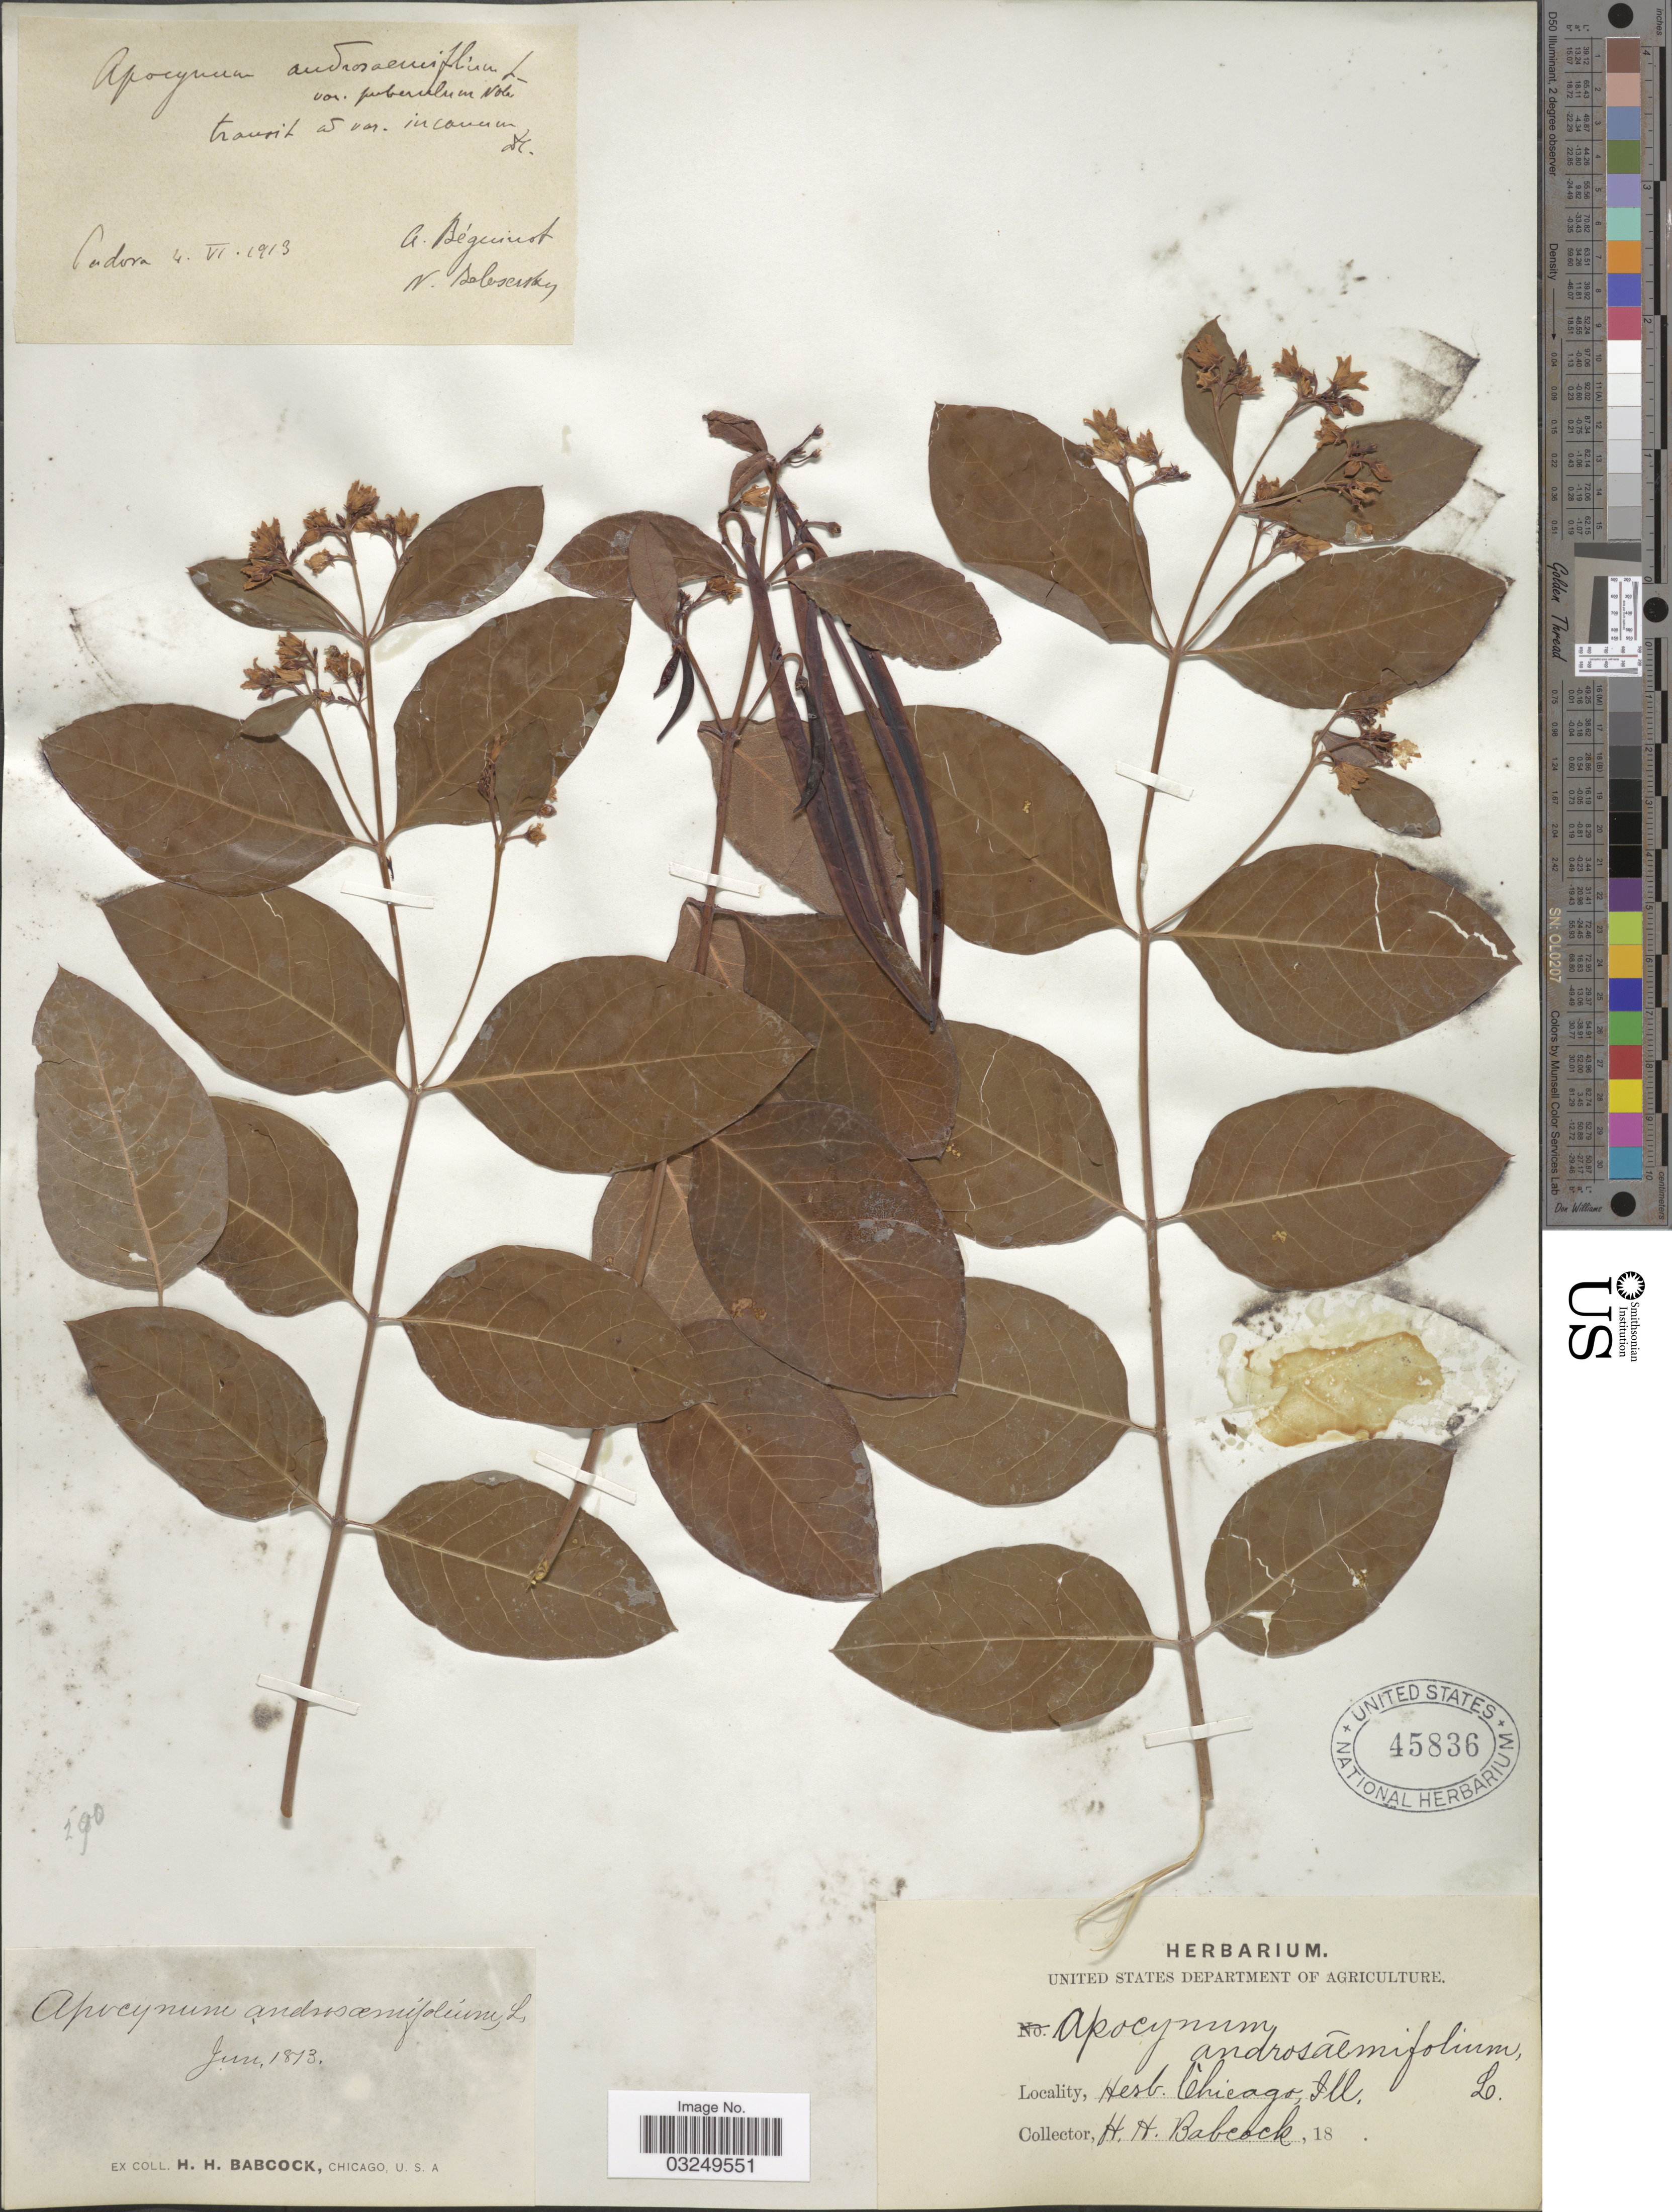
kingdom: Plantae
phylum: Tracheophyta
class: Magnoliopsida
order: Gentianales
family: Apocynaceae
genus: Apocynum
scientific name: Apocynum androsaemifolium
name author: L.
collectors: H. Babcock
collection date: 1813-06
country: United States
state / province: Illinois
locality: Herb. Chicago, Ill.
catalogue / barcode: US 45836